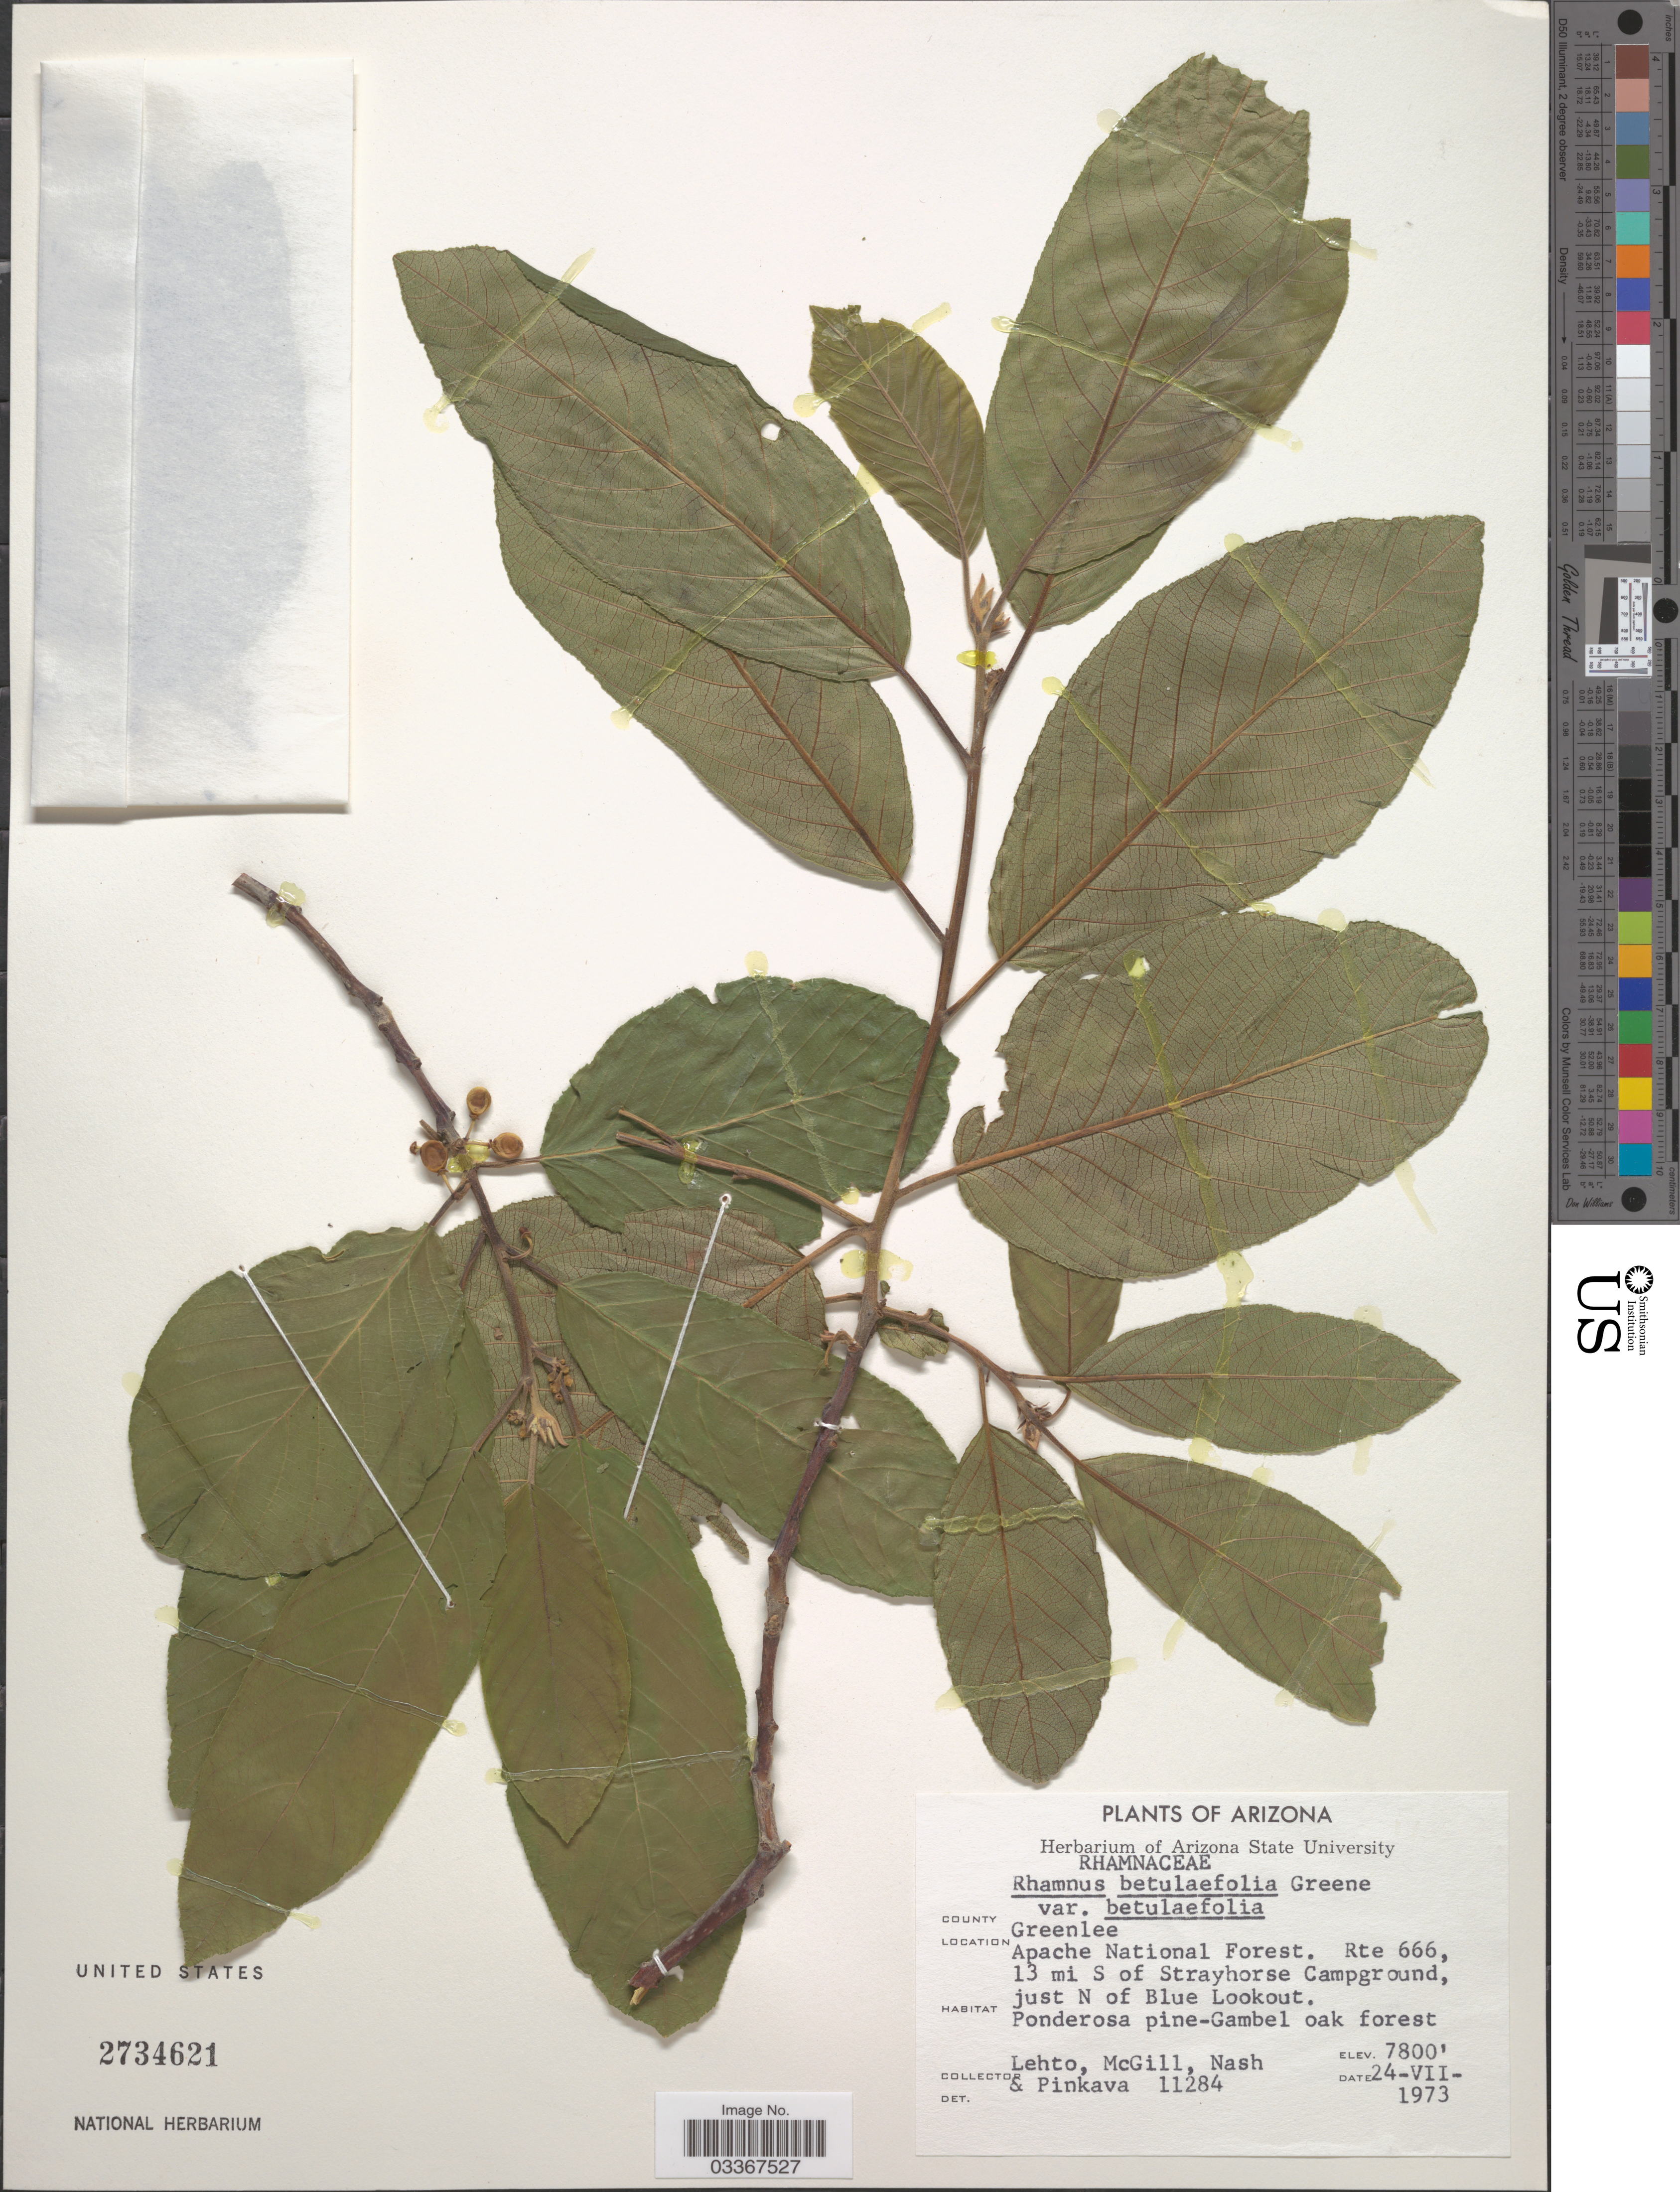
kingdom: Plantae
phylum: Tracheophyta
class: Magnoliopsida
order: Rosales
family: Rhamnaceae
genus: Frangula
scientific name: Frangula betulifolia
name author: (Greene) Grubov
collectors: -. Lehto, -. McGill, -- Nash & -. Pinkava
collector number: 11284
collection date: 1973-07-24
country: United States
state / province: Arizona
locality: County Greenlee, Apache National Forest. Rte 666, 13 mi S of Strayhorse Campground, just N of Blue Lookout.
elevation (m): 2377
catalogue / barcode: US 2734621